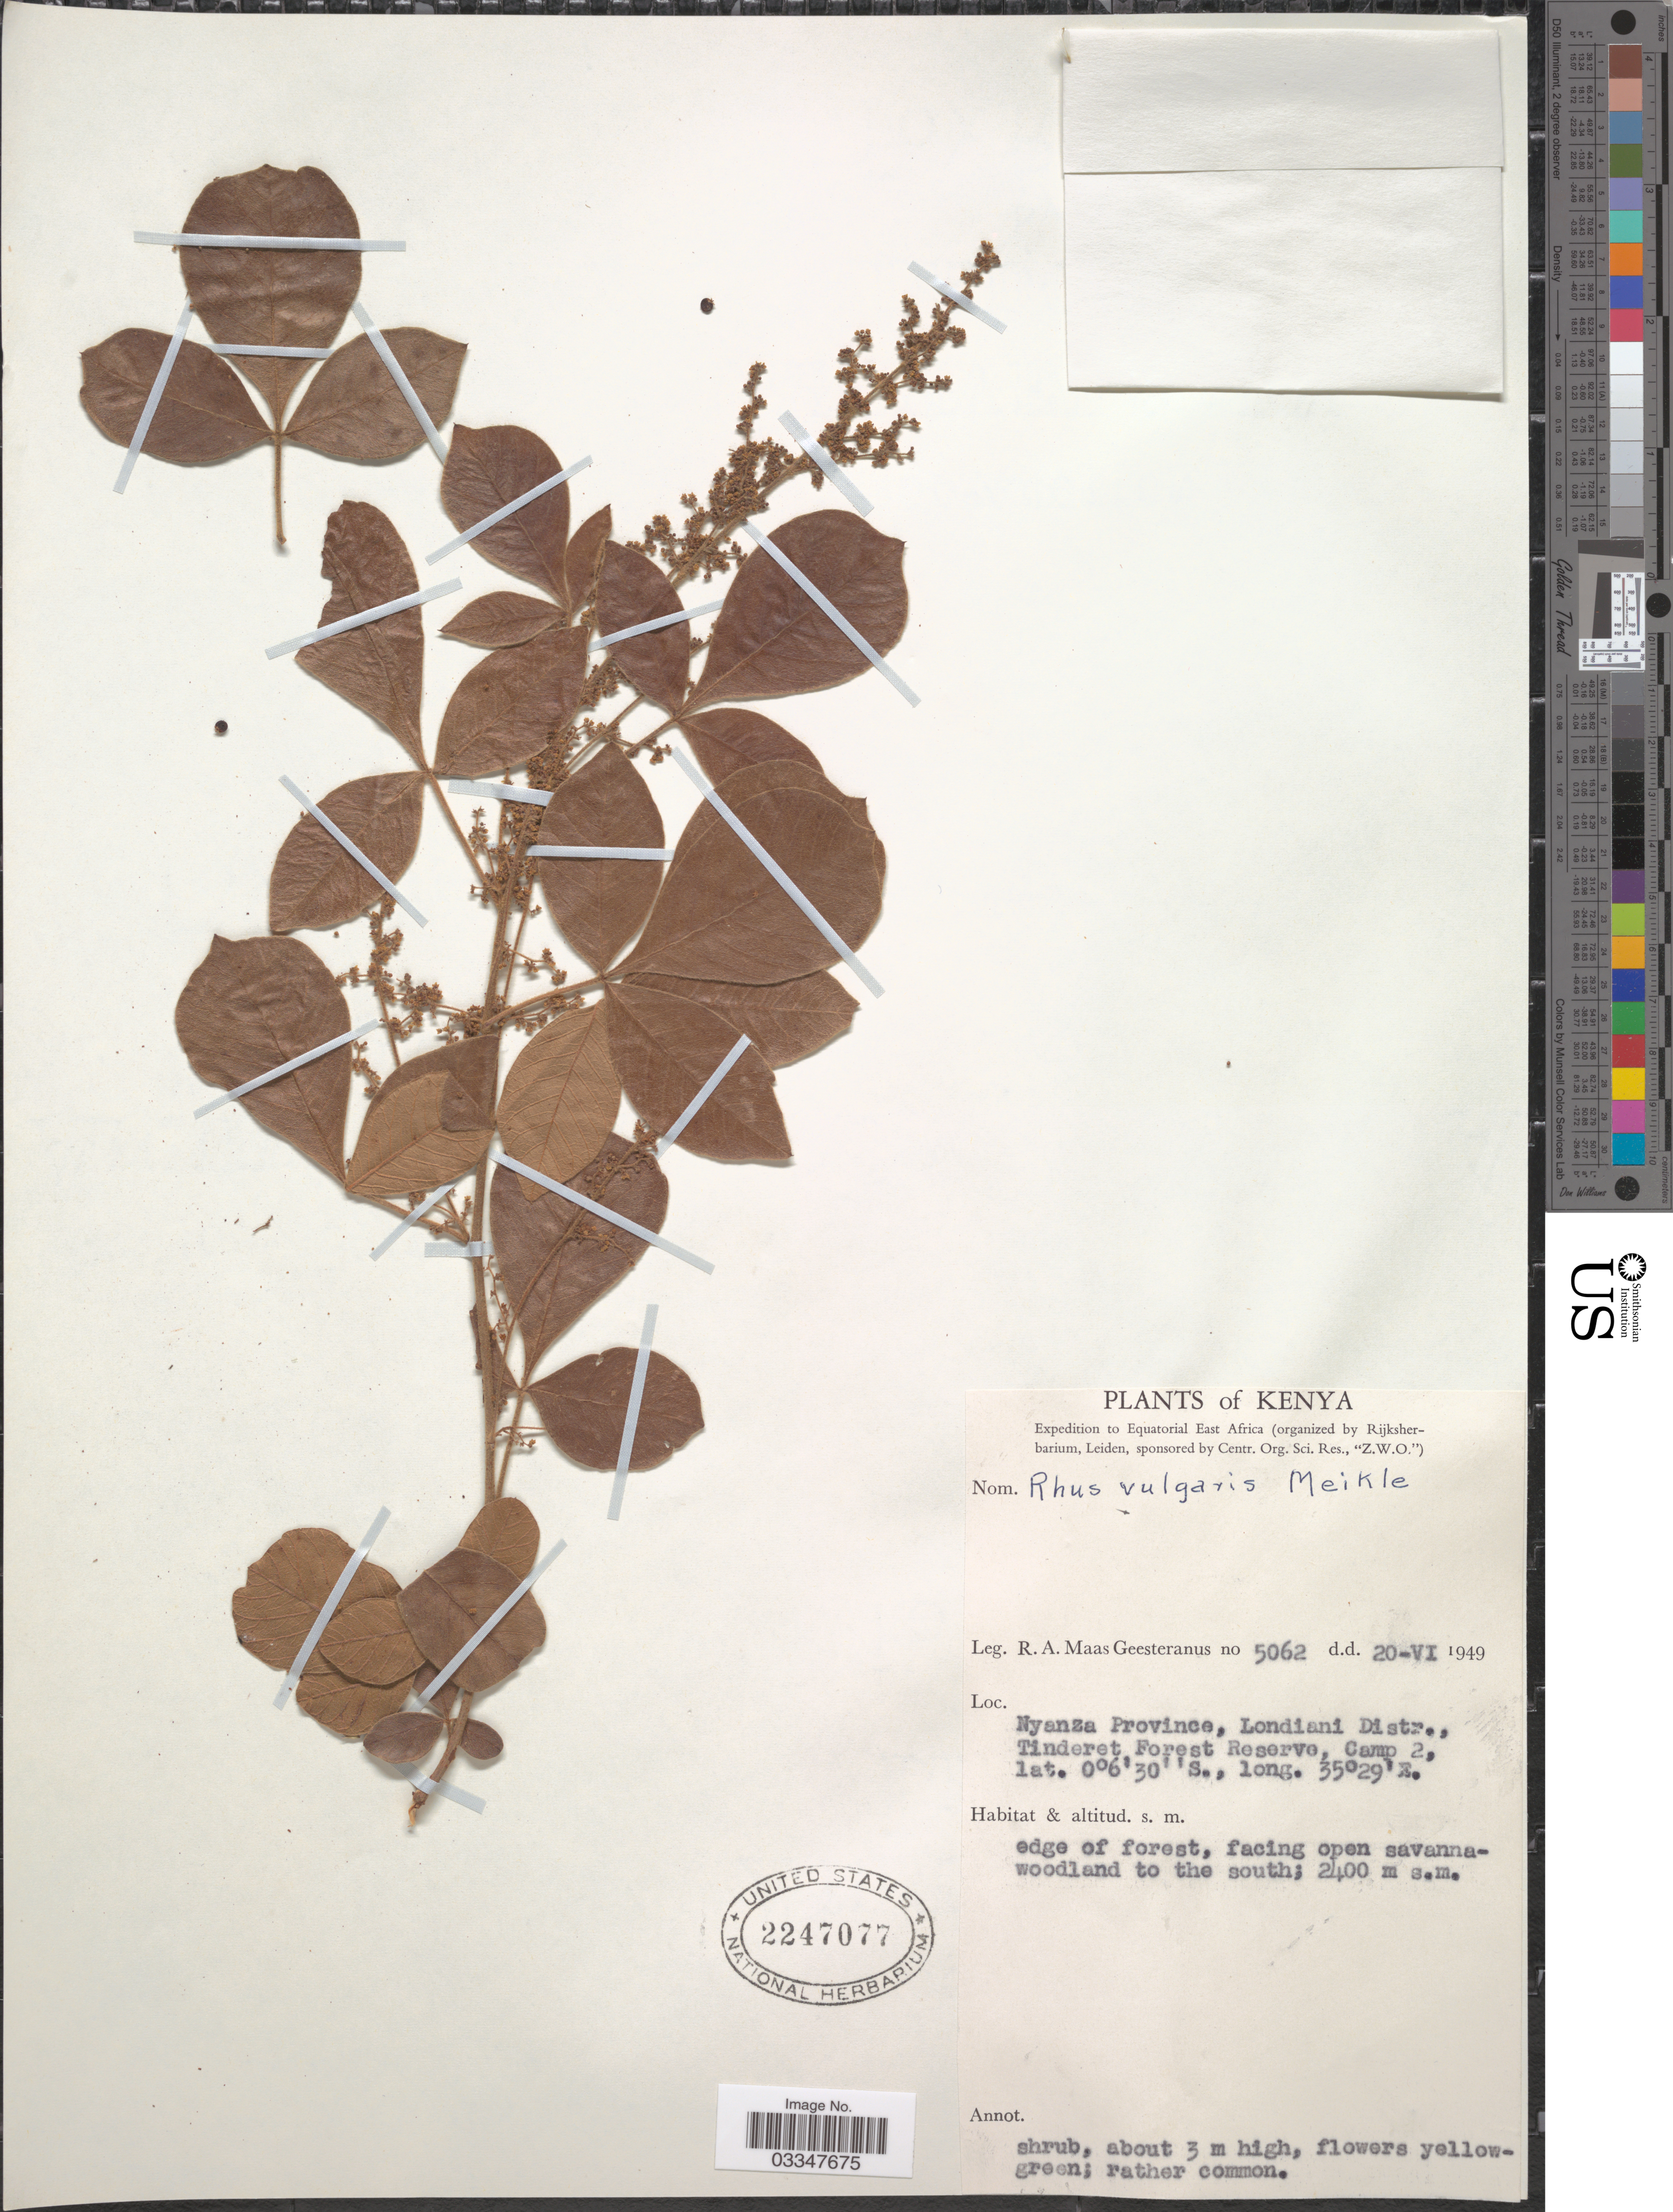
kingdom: Plantae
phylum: Tracheophyta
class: Magnoliopsida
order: Sapindales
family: Anacardiaceae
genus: Rhus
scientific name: Rhus vulgaris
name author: Meikle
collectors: R. A. Maas Geesteranus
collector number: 5062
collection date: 1949-06-20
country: Kenya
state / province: Kericho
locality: Equatorial East Africa. Nyanza Province, Londiani Distr., Tinderet Forest Reserve, Camp 2.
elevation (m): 2400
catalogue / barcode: US 2247077